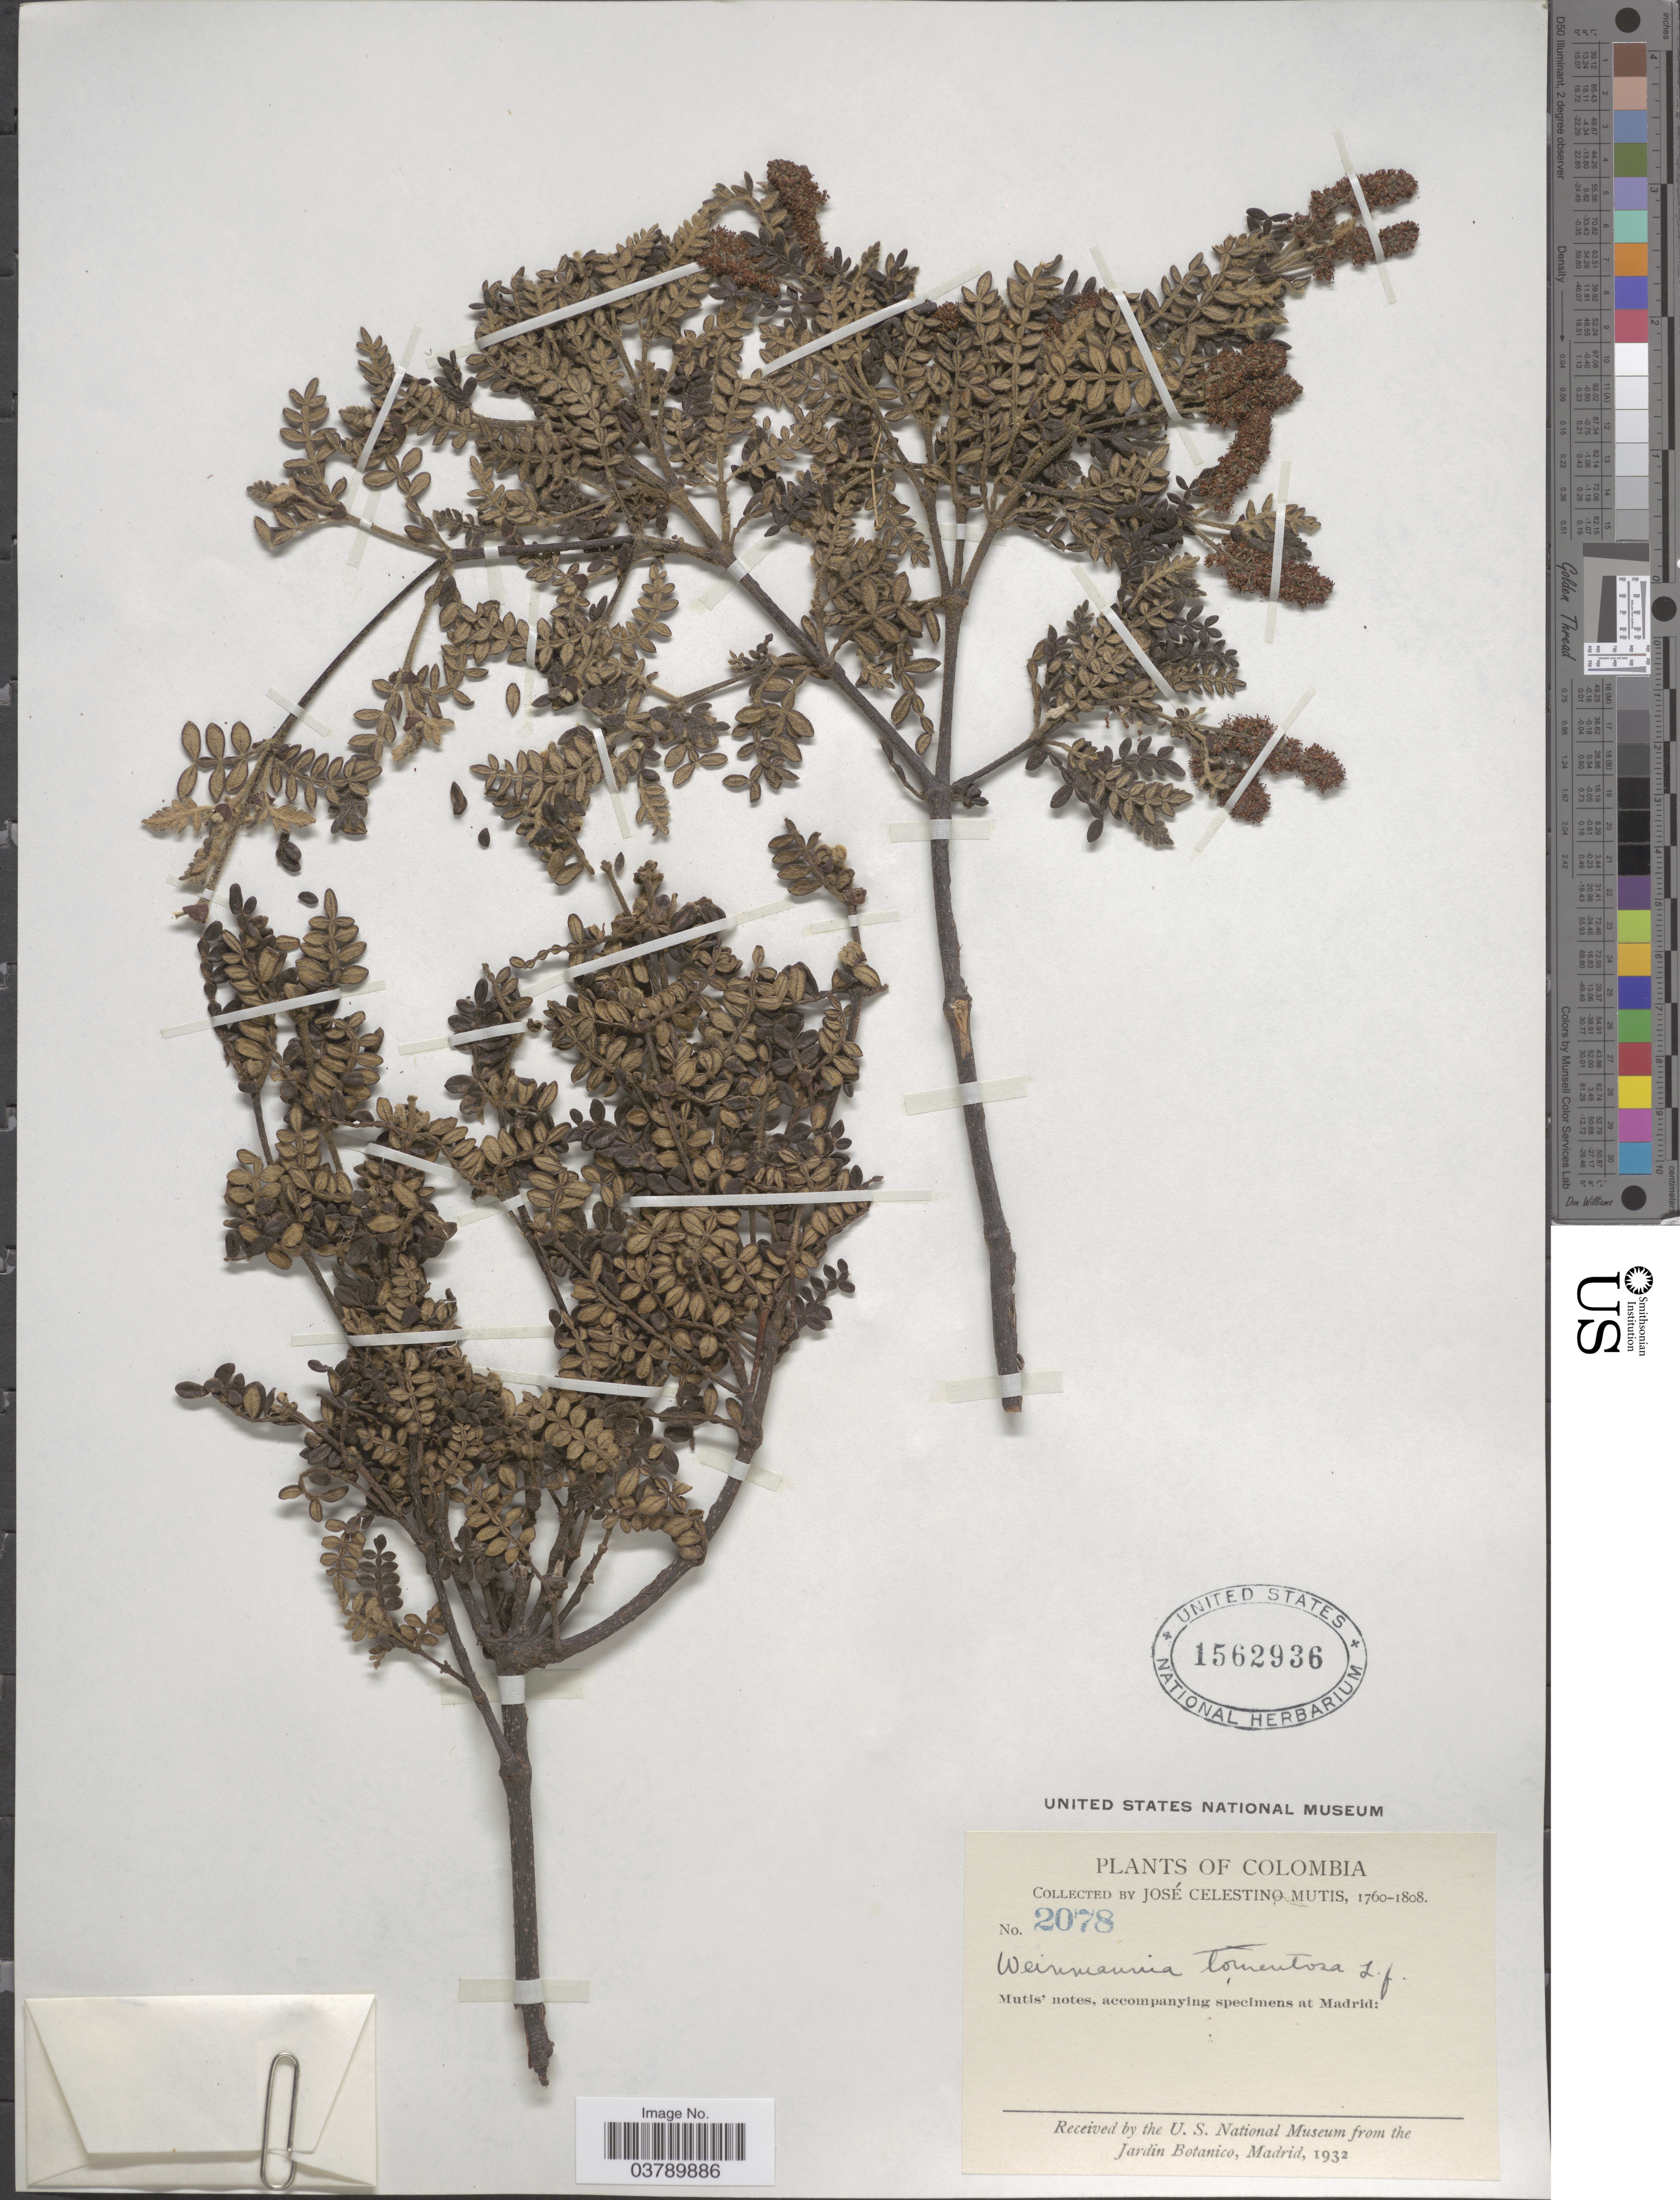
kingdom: Plantae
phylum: Tracheophyta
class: Magnoliopsida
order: Oxalidales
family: Cunoniaceae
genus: Weinmannia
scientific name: Weinmannia tomentosa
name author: L.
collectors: J. C. B. Mutis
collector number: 2078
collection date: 1760/1808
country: Colombia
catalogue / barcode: US 1562936